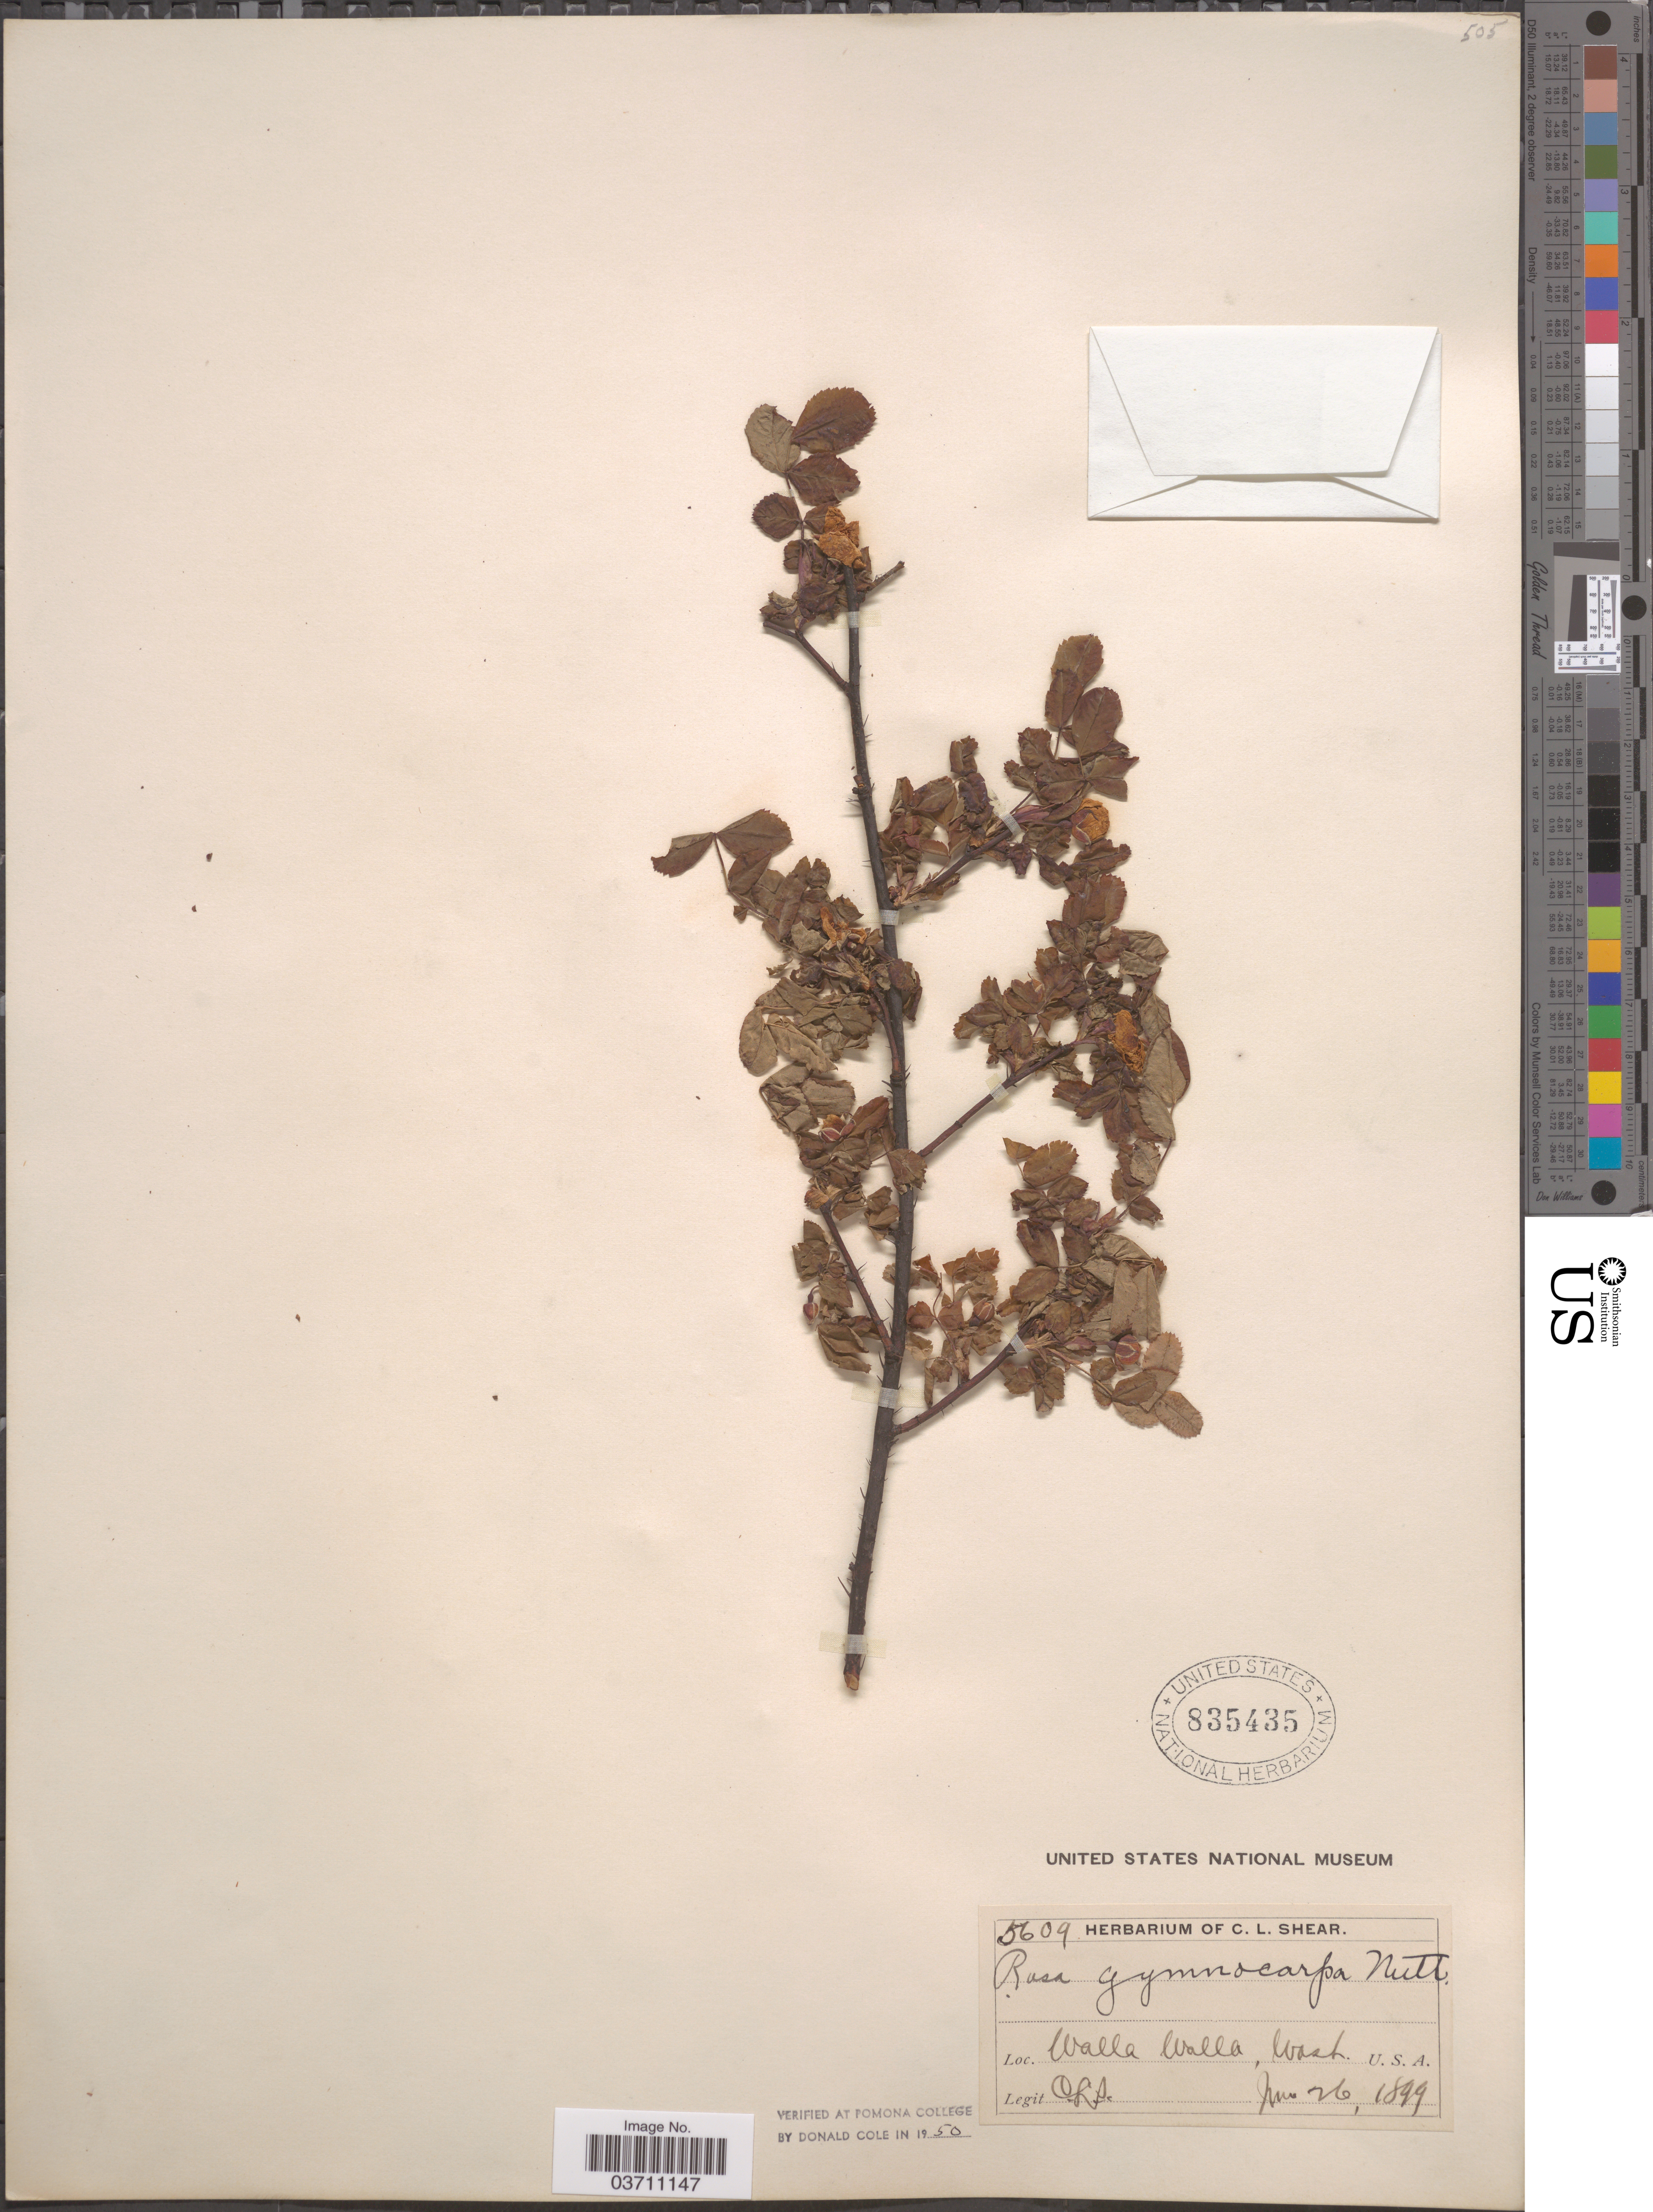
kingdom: Plantae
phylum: Tracheophyta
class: Magnoliopsida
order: Rosales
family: Rosaceae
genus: Rosa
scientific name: Rosa gymnocarpa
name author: Nutt.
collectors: C. L. Shear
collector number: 5609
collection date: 1899-06-26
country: United States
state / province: Washington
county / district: Walla Walla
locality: Walla Walla.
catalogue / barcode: US 835435